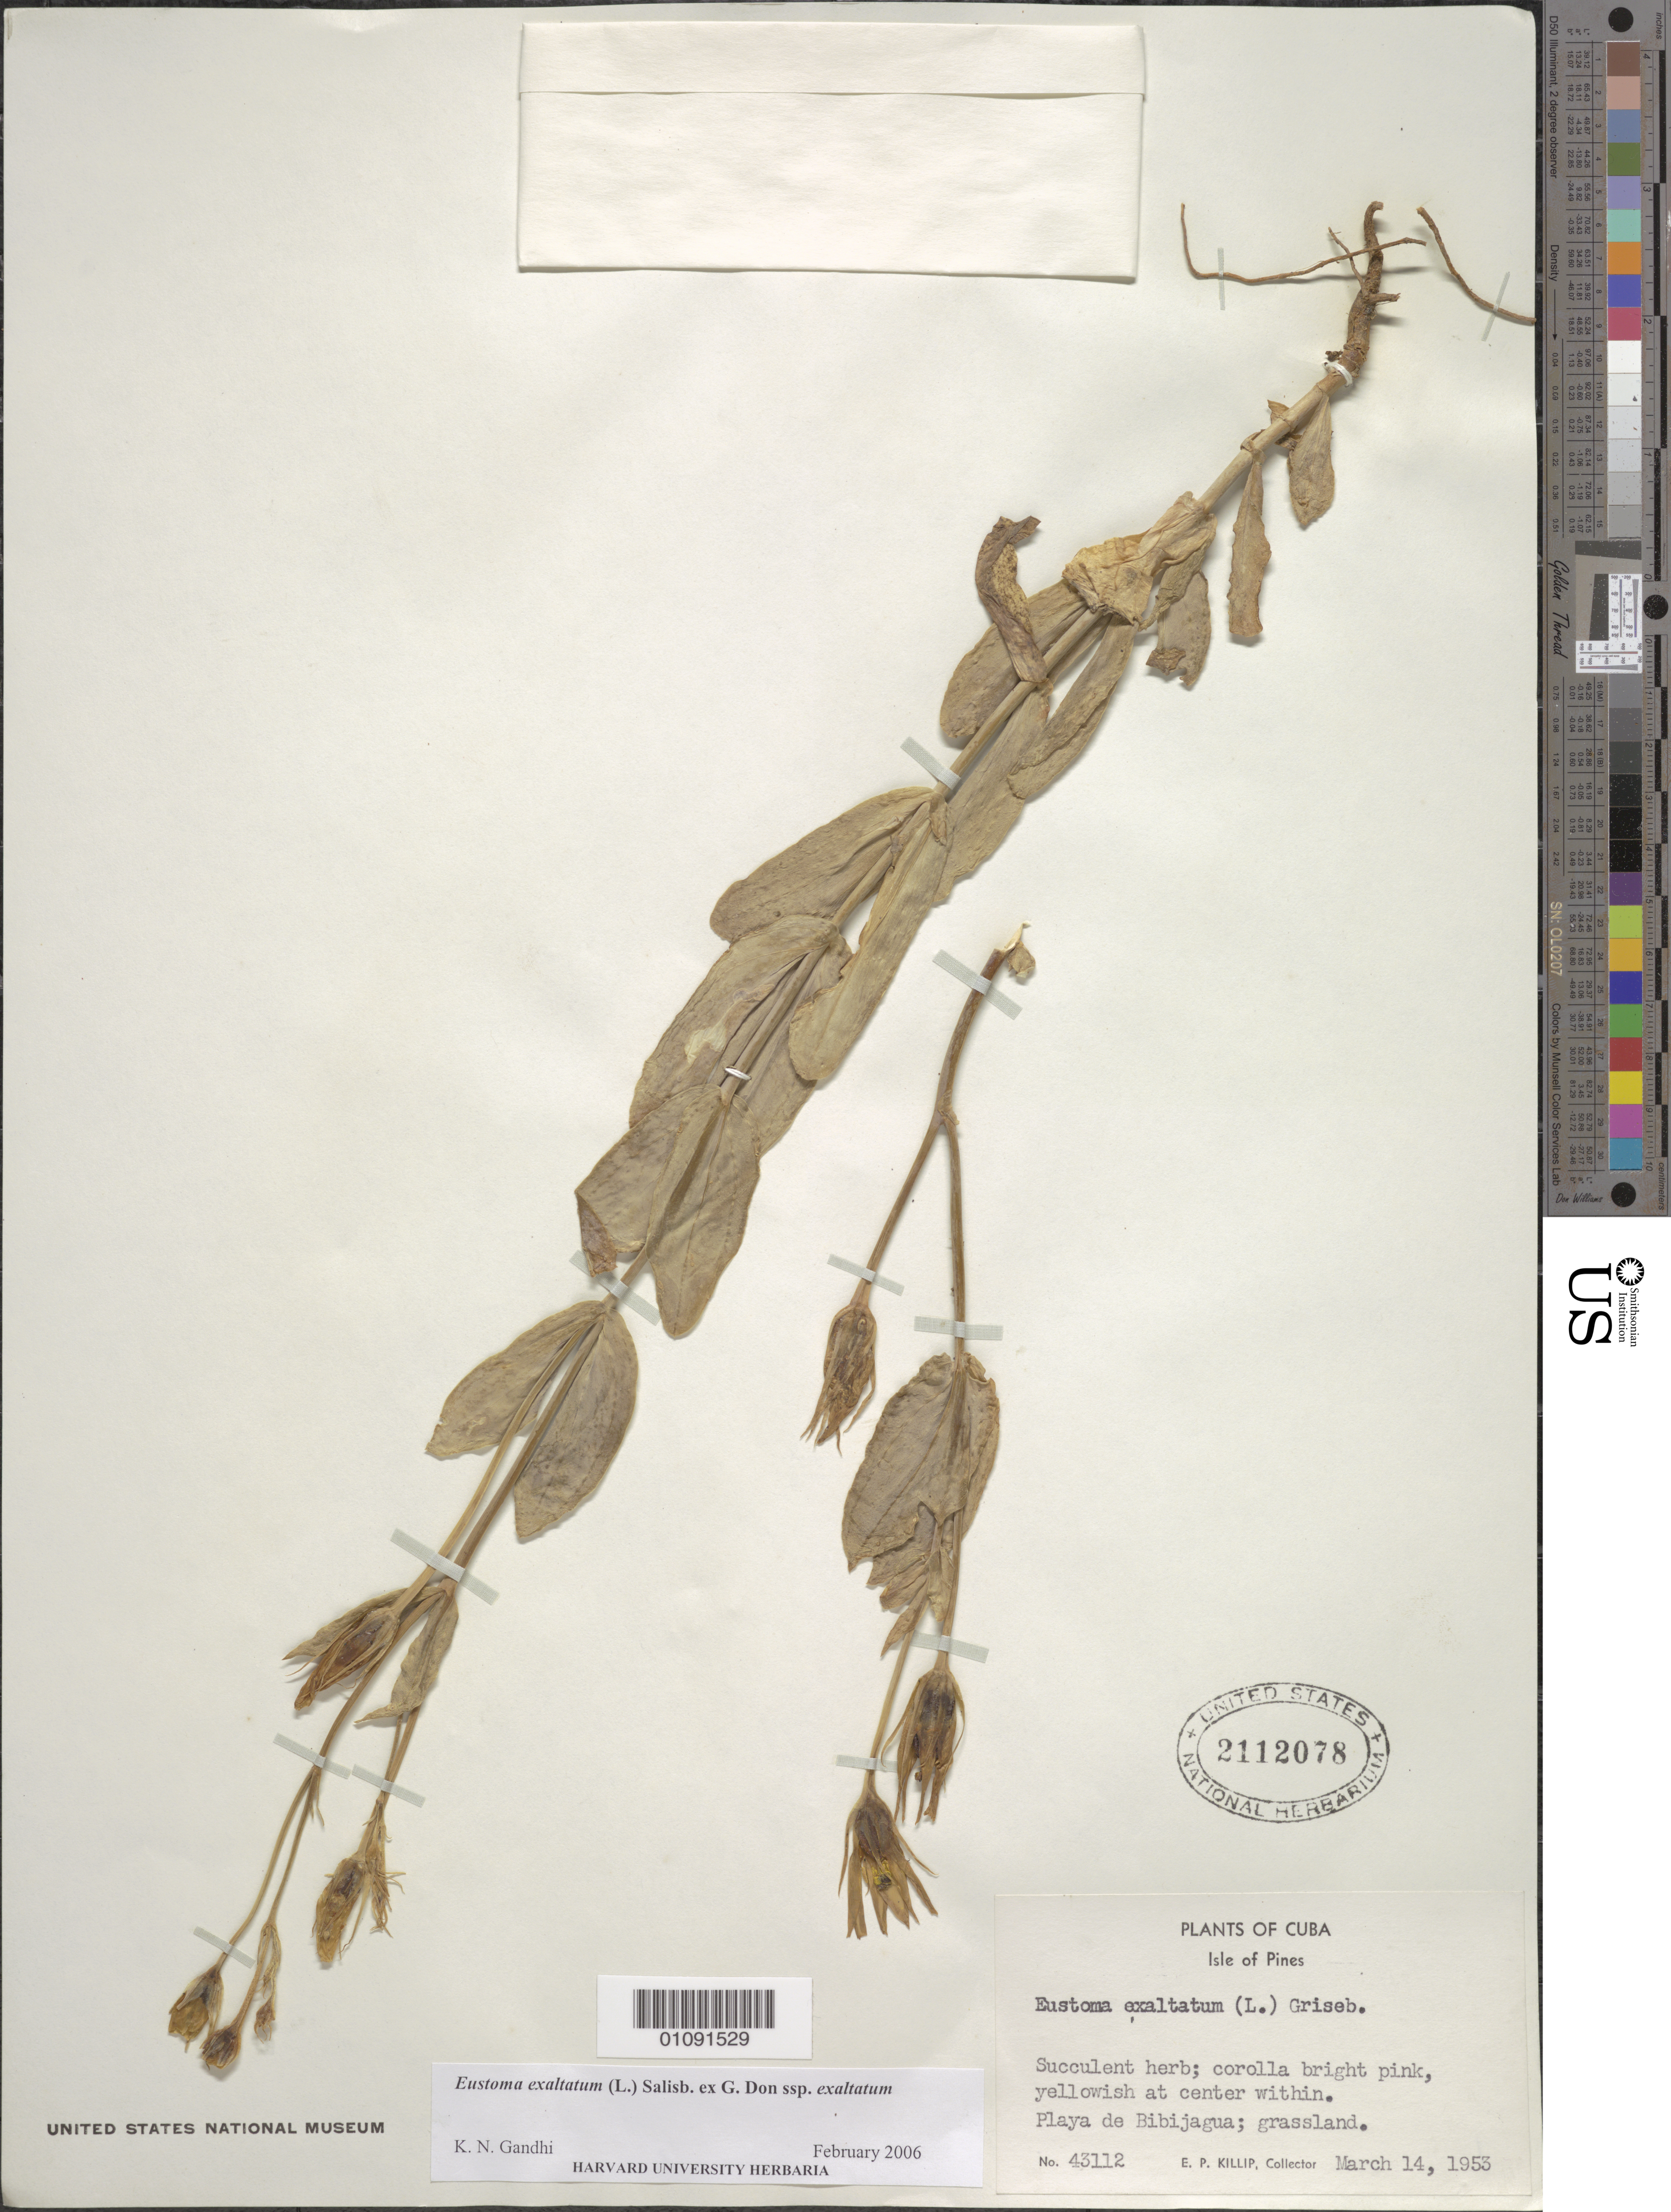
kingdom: Plantae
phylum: Tracheophyta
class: Magnoliopsida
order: Gentianales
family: Gentianaceae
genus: Eustoma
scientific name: Eustoma exaltatum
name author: (L.) Salisb. ex Don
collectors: E. P. Killip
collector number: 43112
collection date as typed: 14 Mar 1953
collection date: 1953-03-14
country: Cuba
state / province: Isla de La Juventud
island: Isla de la Juventud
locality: Playa de Bibijagua; grassland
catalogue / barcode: US 2112078